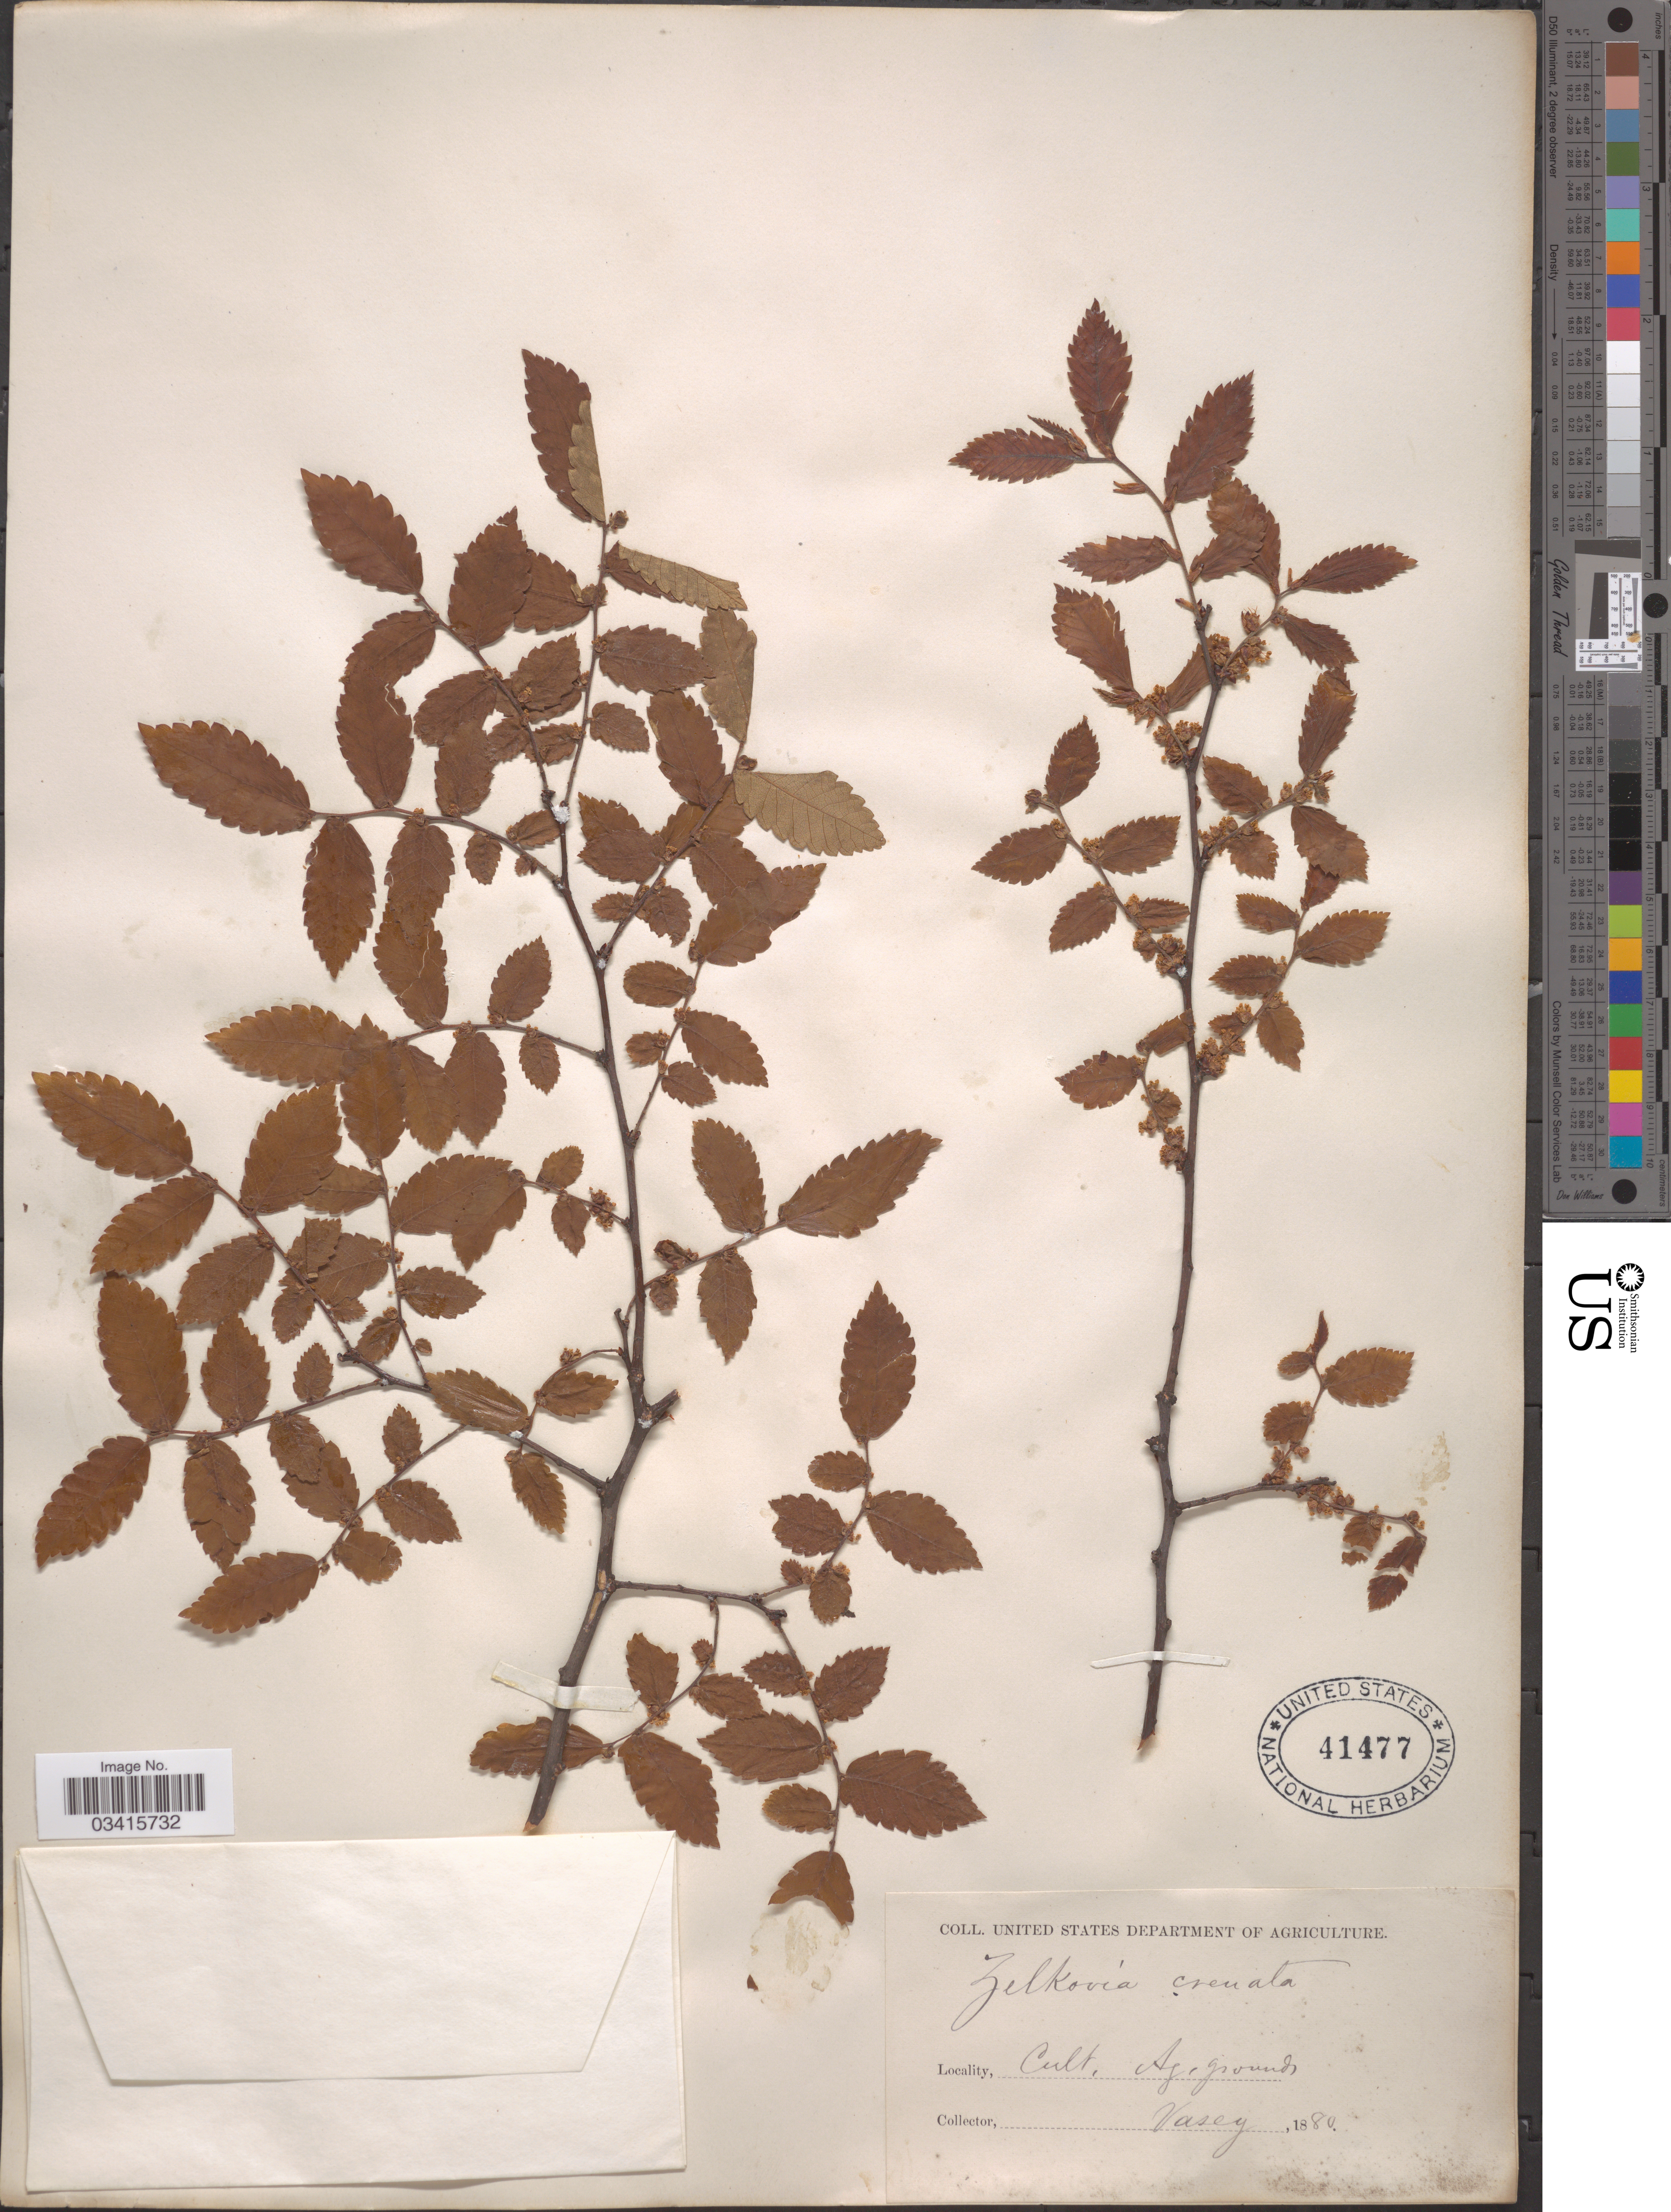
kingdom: Plantae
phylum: Tracheophyta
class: Magnoliopsida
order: Rosales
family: Ulmaceae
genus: Zelkova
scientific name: Zelkova carpinifolia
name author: (Pall.) K. Koch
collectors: Vasey, --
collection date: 1880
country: United States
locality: Cult. Ag. grounds.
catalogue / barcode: US 41477